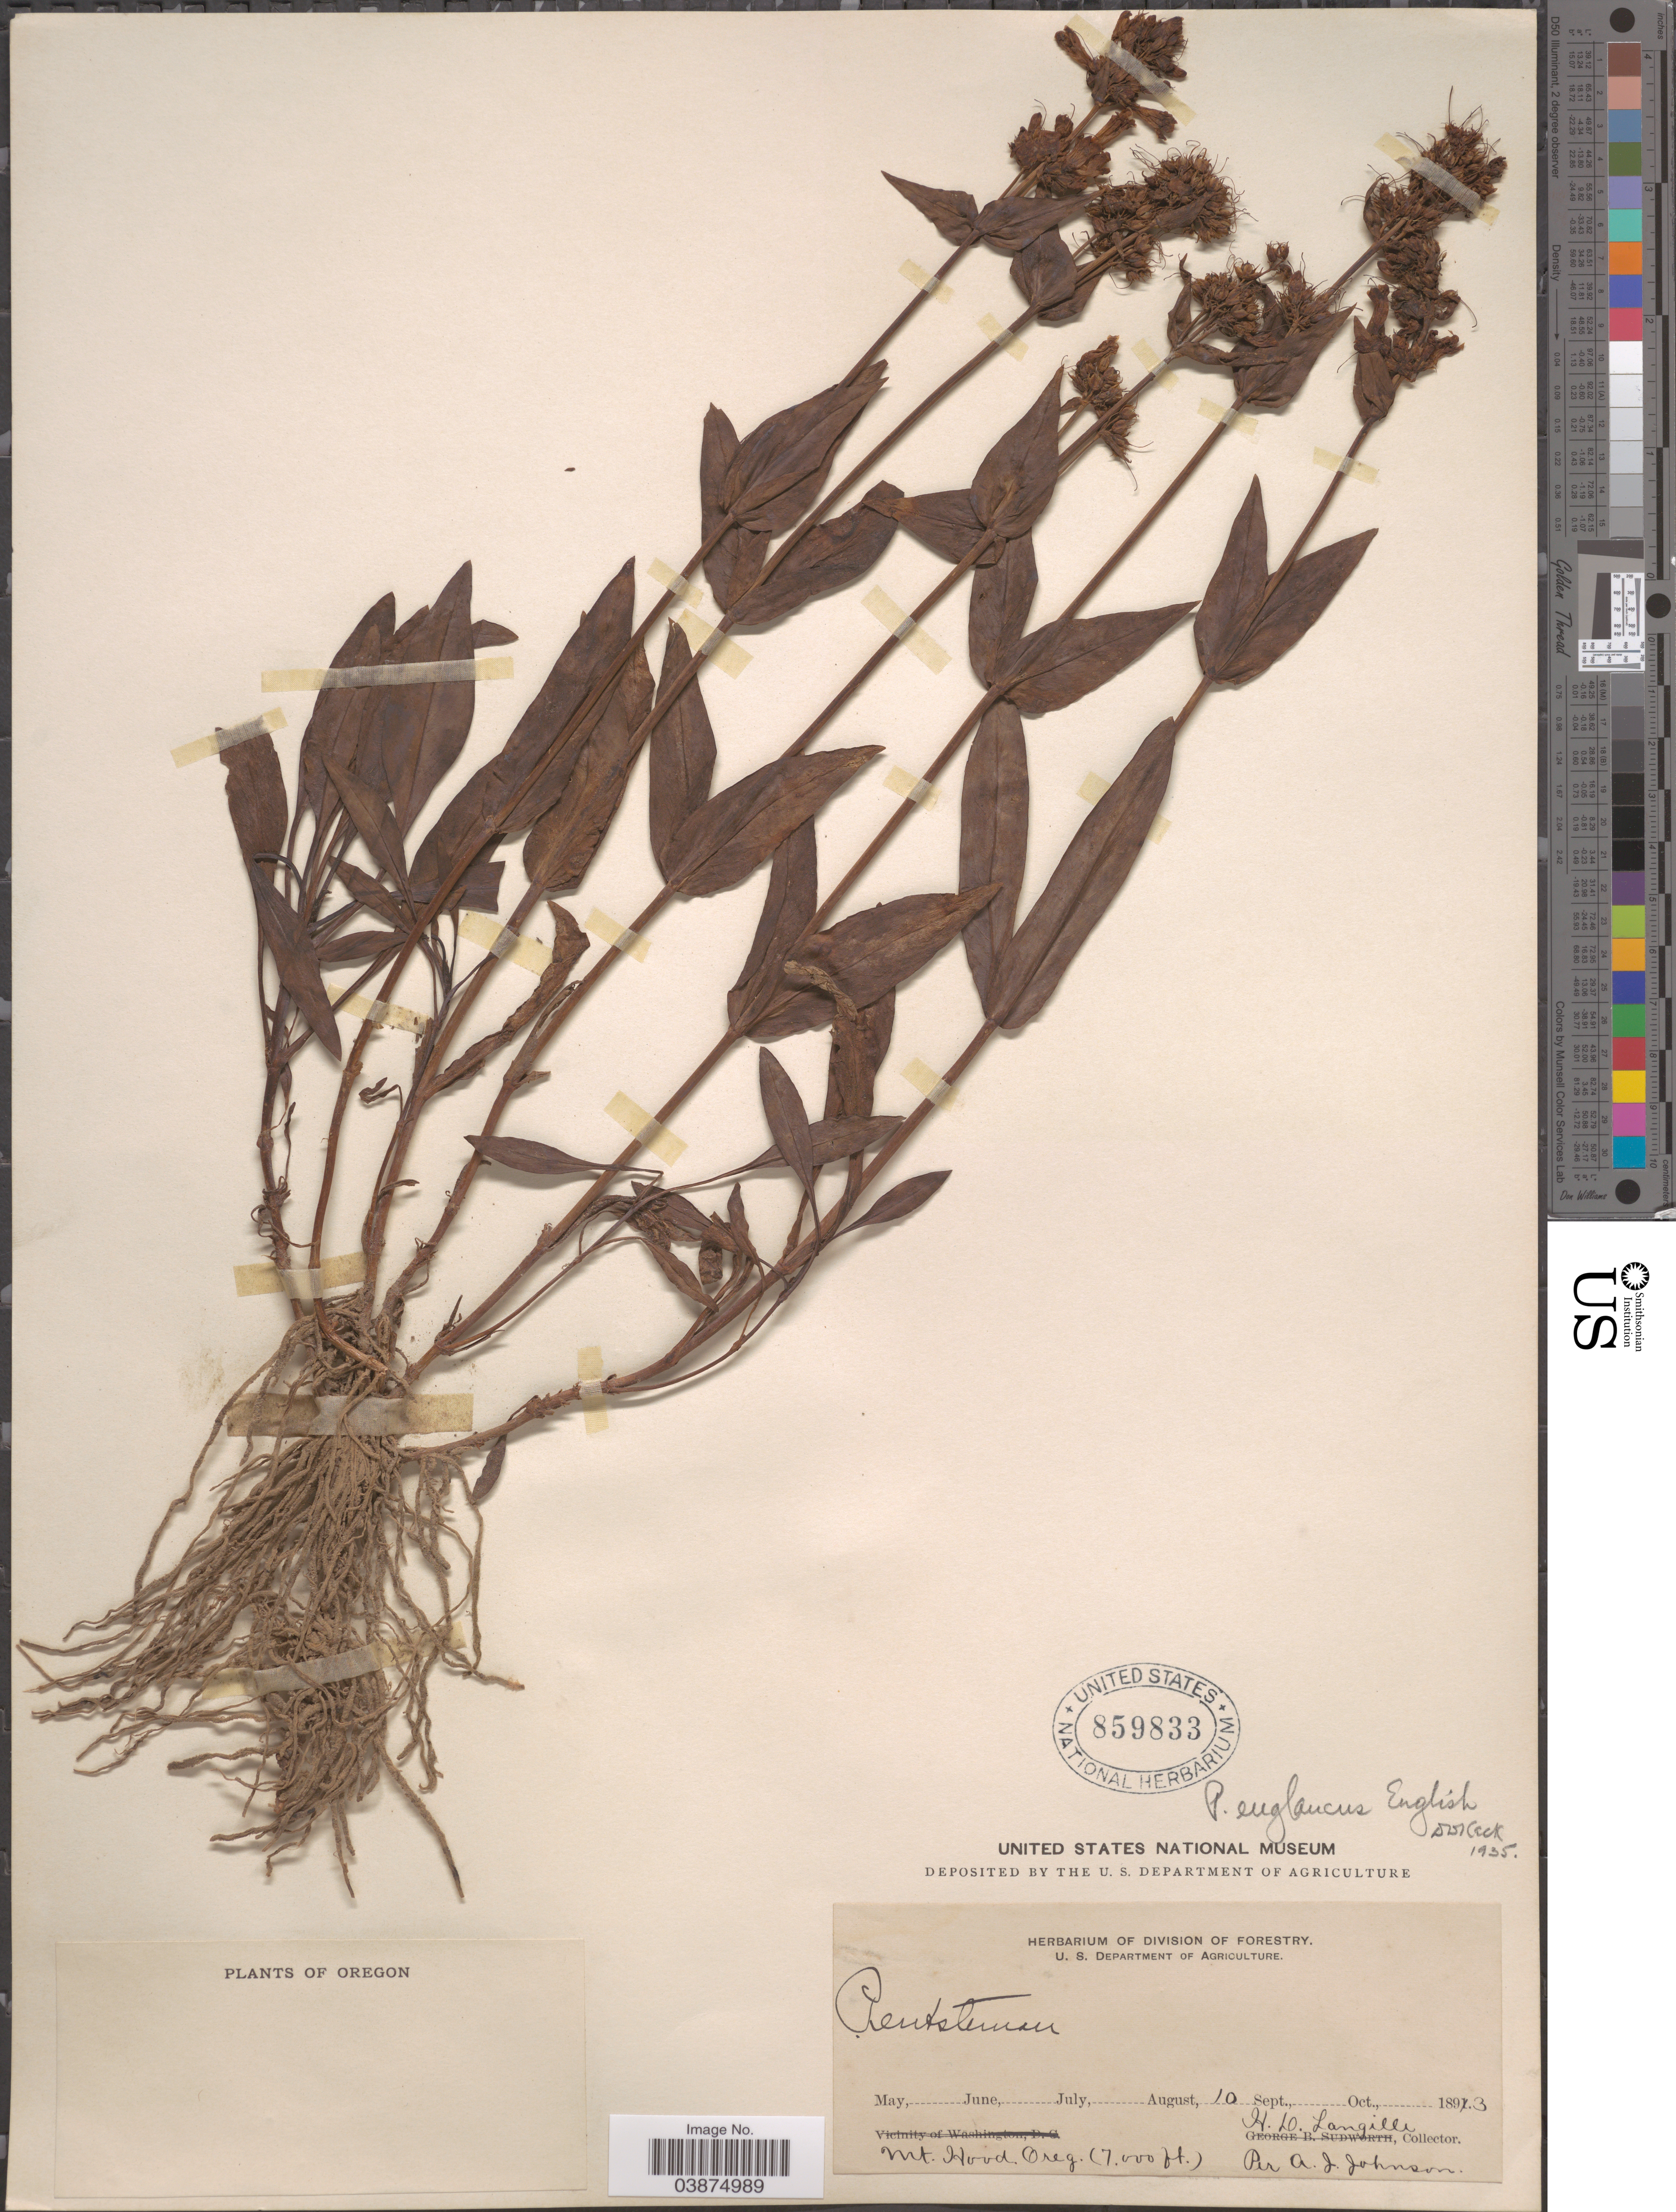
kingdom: Plantae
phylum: Tracheophyta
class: Magnoliopsida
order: Lamiales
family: Plantaginaceae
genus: Penstemon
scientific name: Penstemon euglaucus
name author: English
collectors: H. Langille & A. Johnson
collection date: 1893-08-10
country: United States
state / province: Oregon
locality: Mt. Hood.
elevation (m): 2134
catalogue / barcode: US 859833